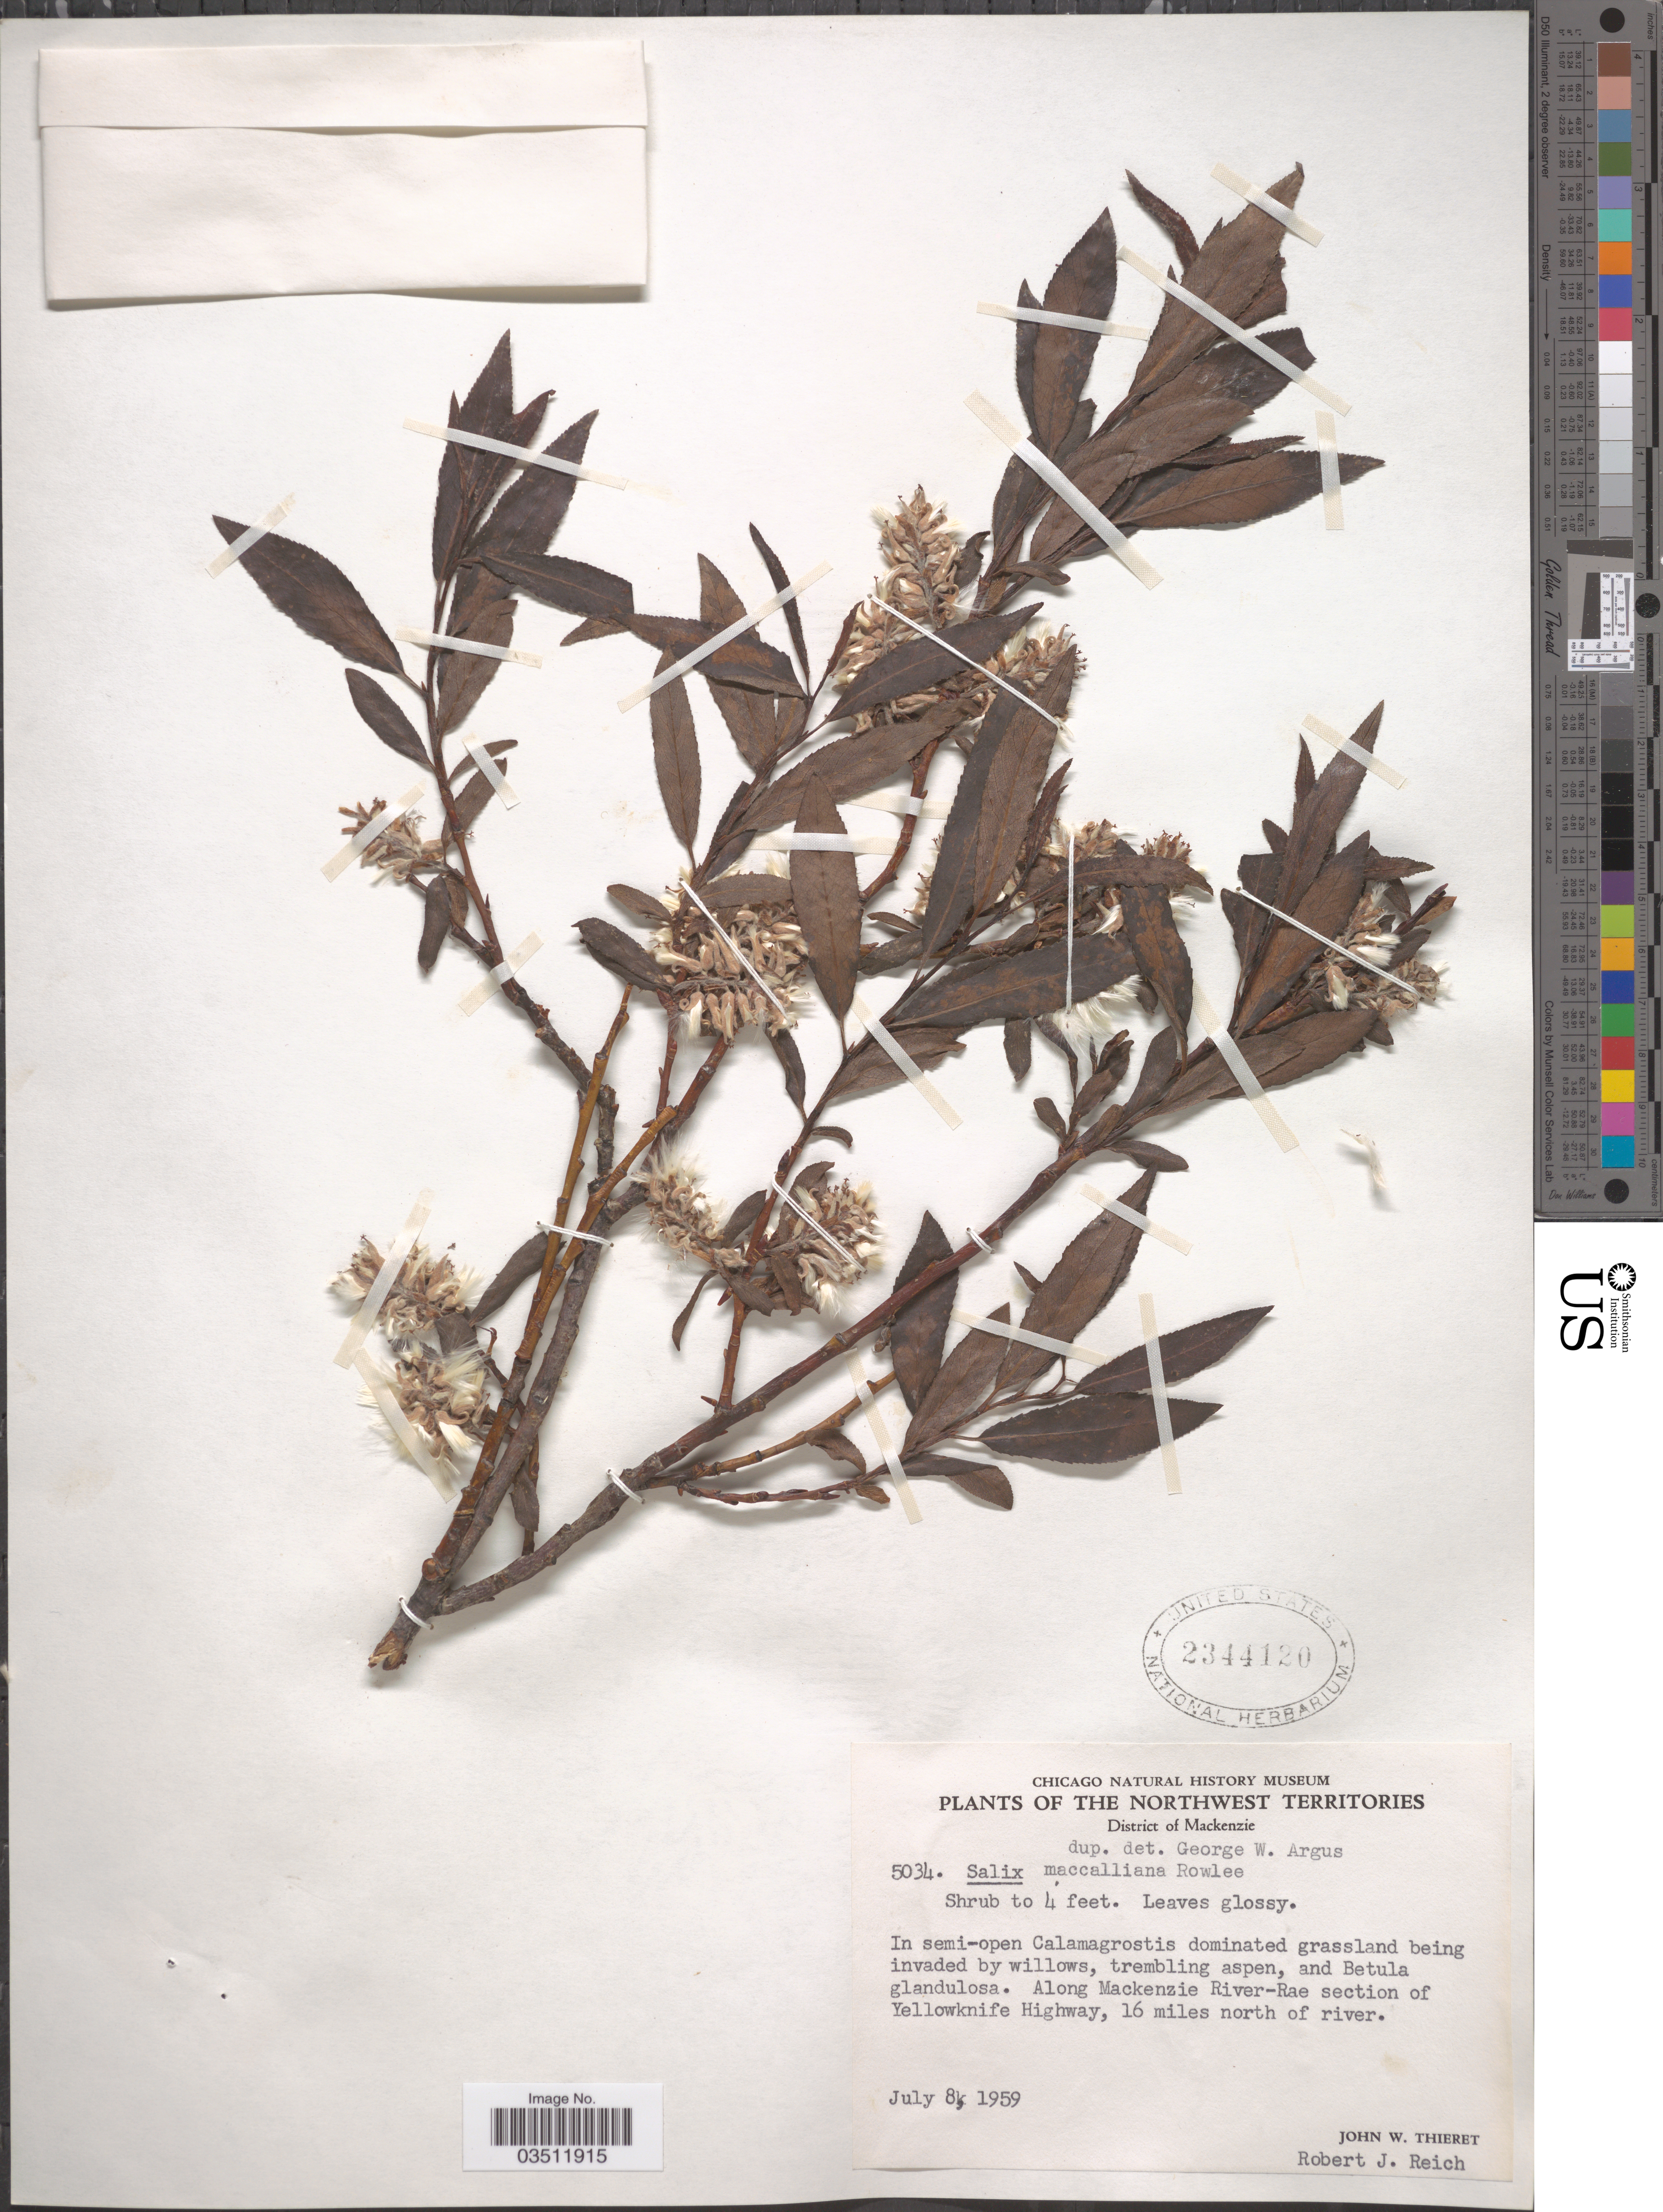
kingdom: Plantae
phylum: Tracheophyta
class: Magnoliopsida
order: Malpighiales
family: Salicaceae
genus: Salix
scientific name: Salix maccalliana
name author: Rowlee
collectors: J. W. Thieret & R. Reich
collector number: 5034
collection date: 1959-07-08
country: Canada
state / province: Northwest Territories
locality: District of Mackenzie. Along Mackenzie River-Rae section of Yellowknife Highway, 16 miles north of river.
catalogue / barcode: US 2344120